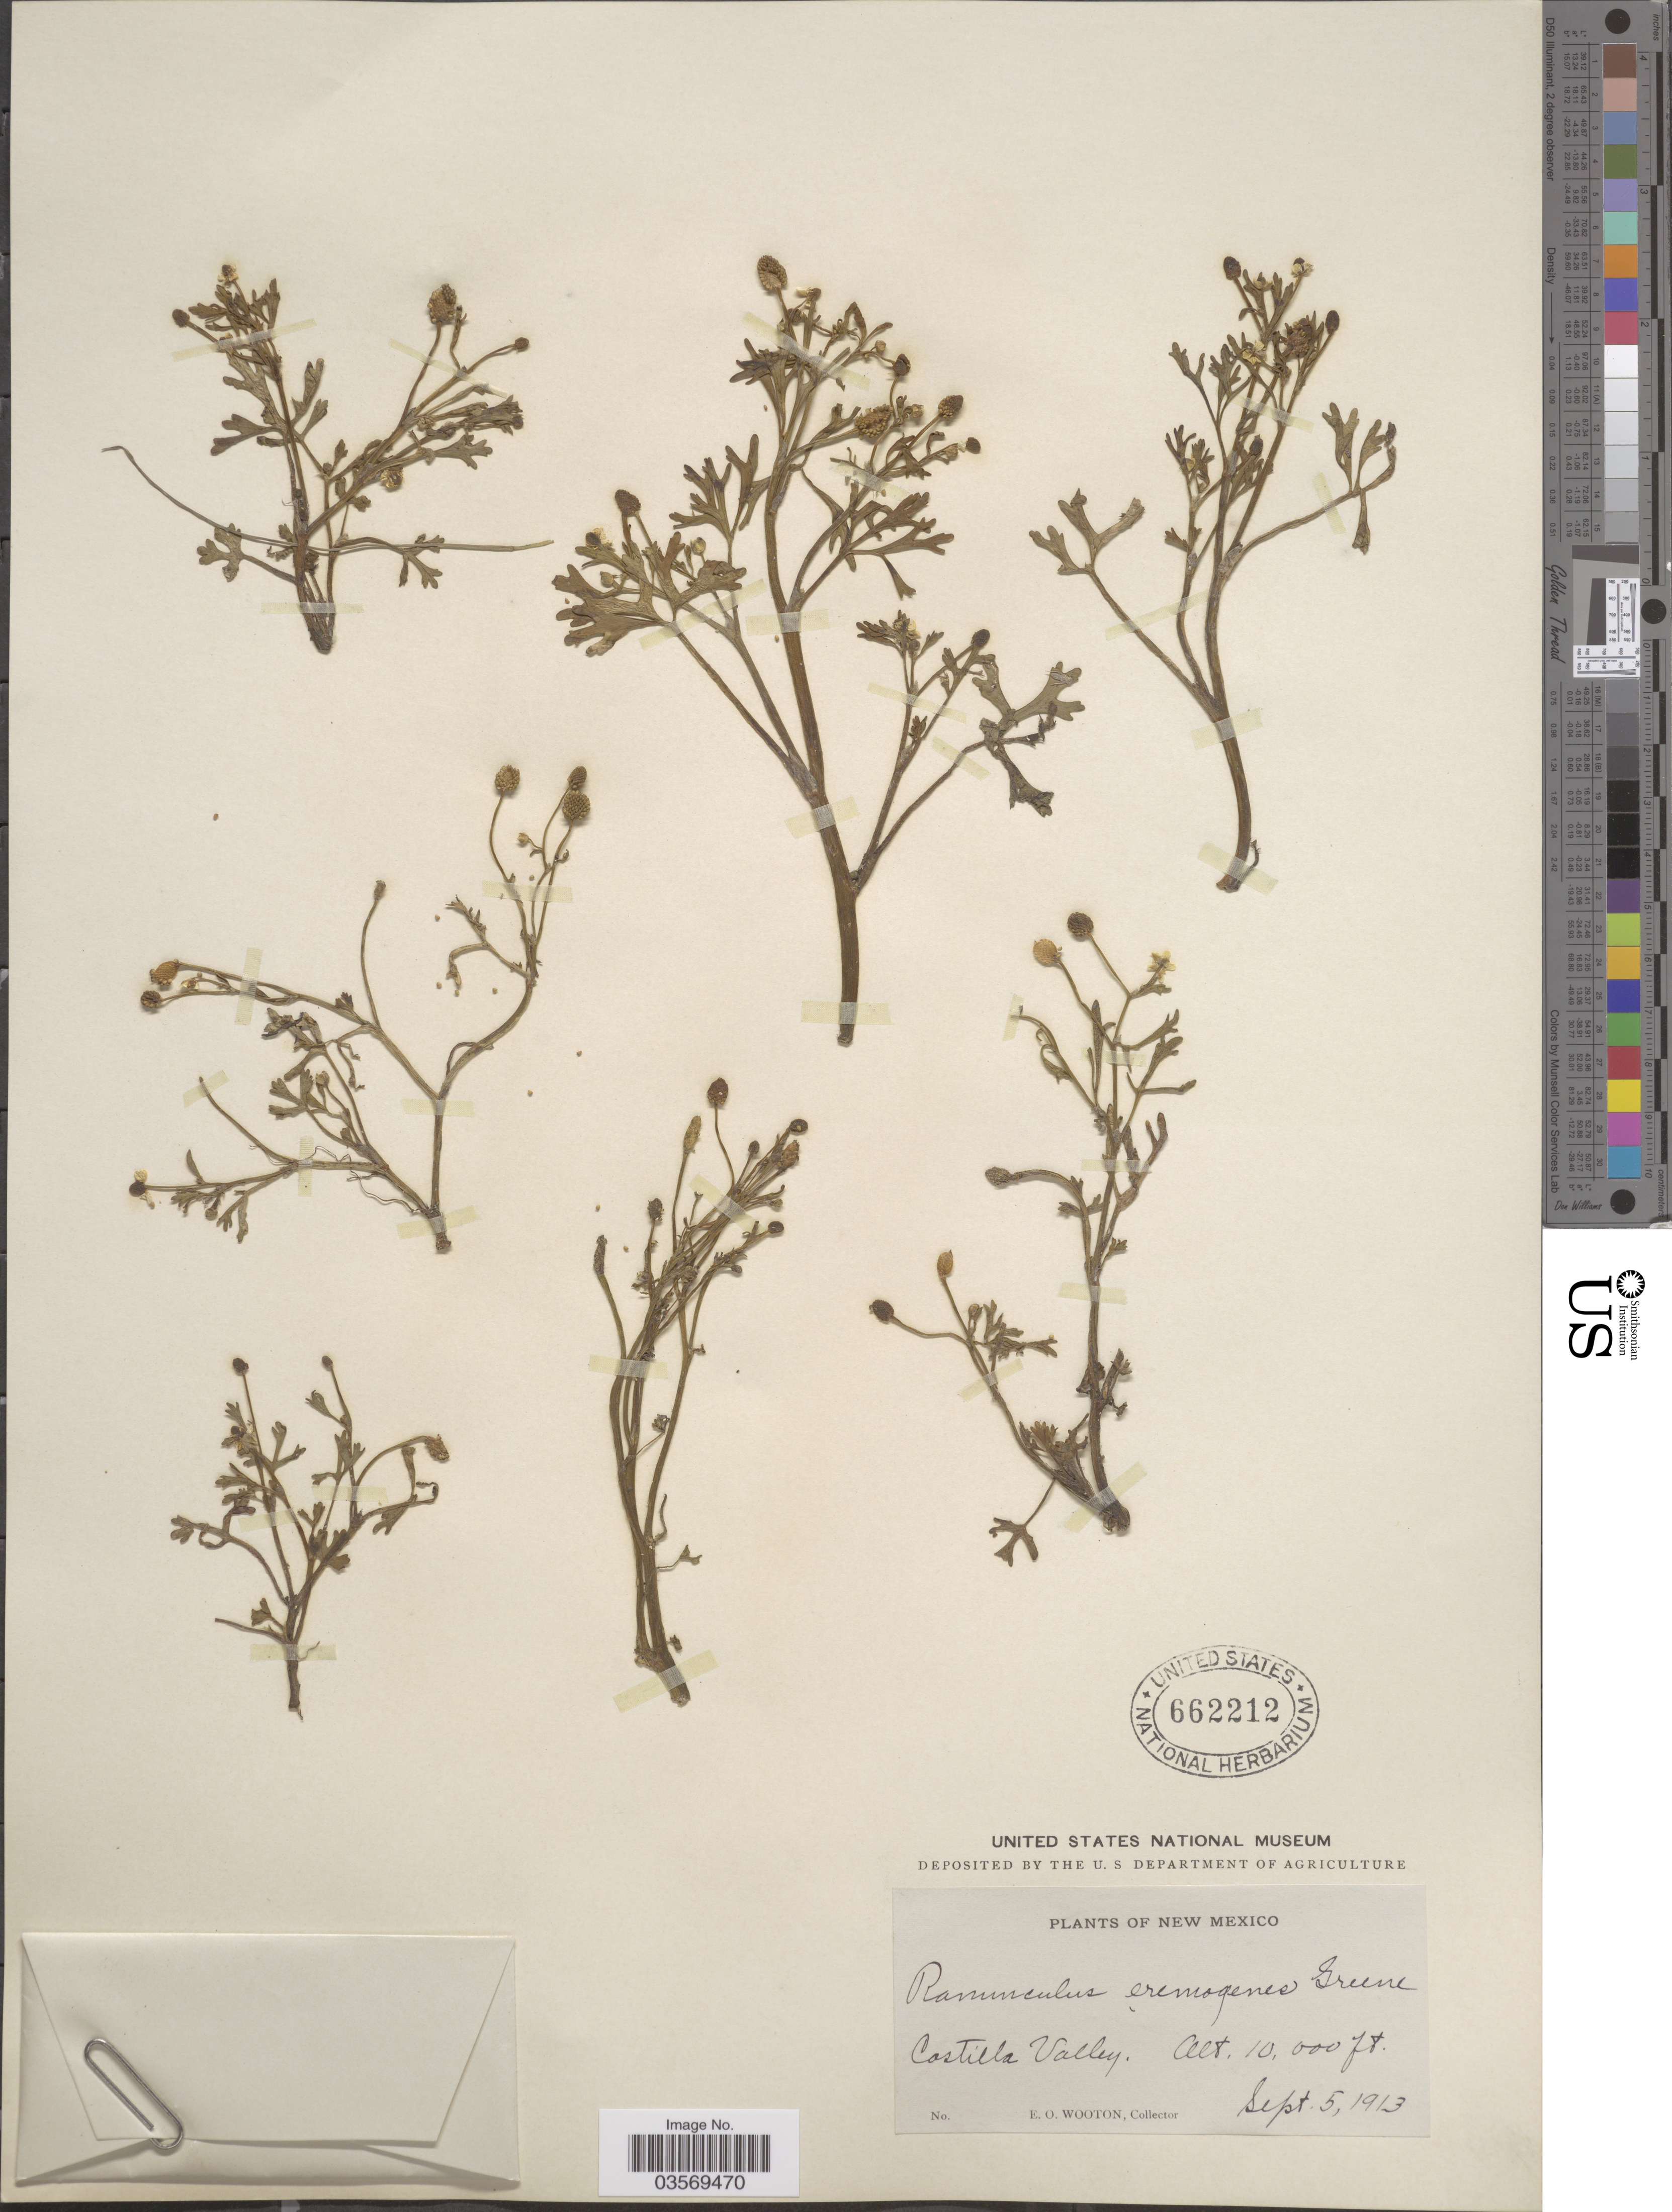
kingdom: Plantae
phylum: Tracheophyta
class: Magnoliopsida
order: Ranunculales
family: Ranunculaceae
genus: Ranunculus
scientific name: Ranunculus sceleratus var. multifidus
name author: Nutt.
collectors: E. O. Wooton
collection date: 1913-09-05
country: United States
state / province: New Mexico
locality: Castilla Valley.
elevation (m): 3048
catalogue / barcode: US 662212